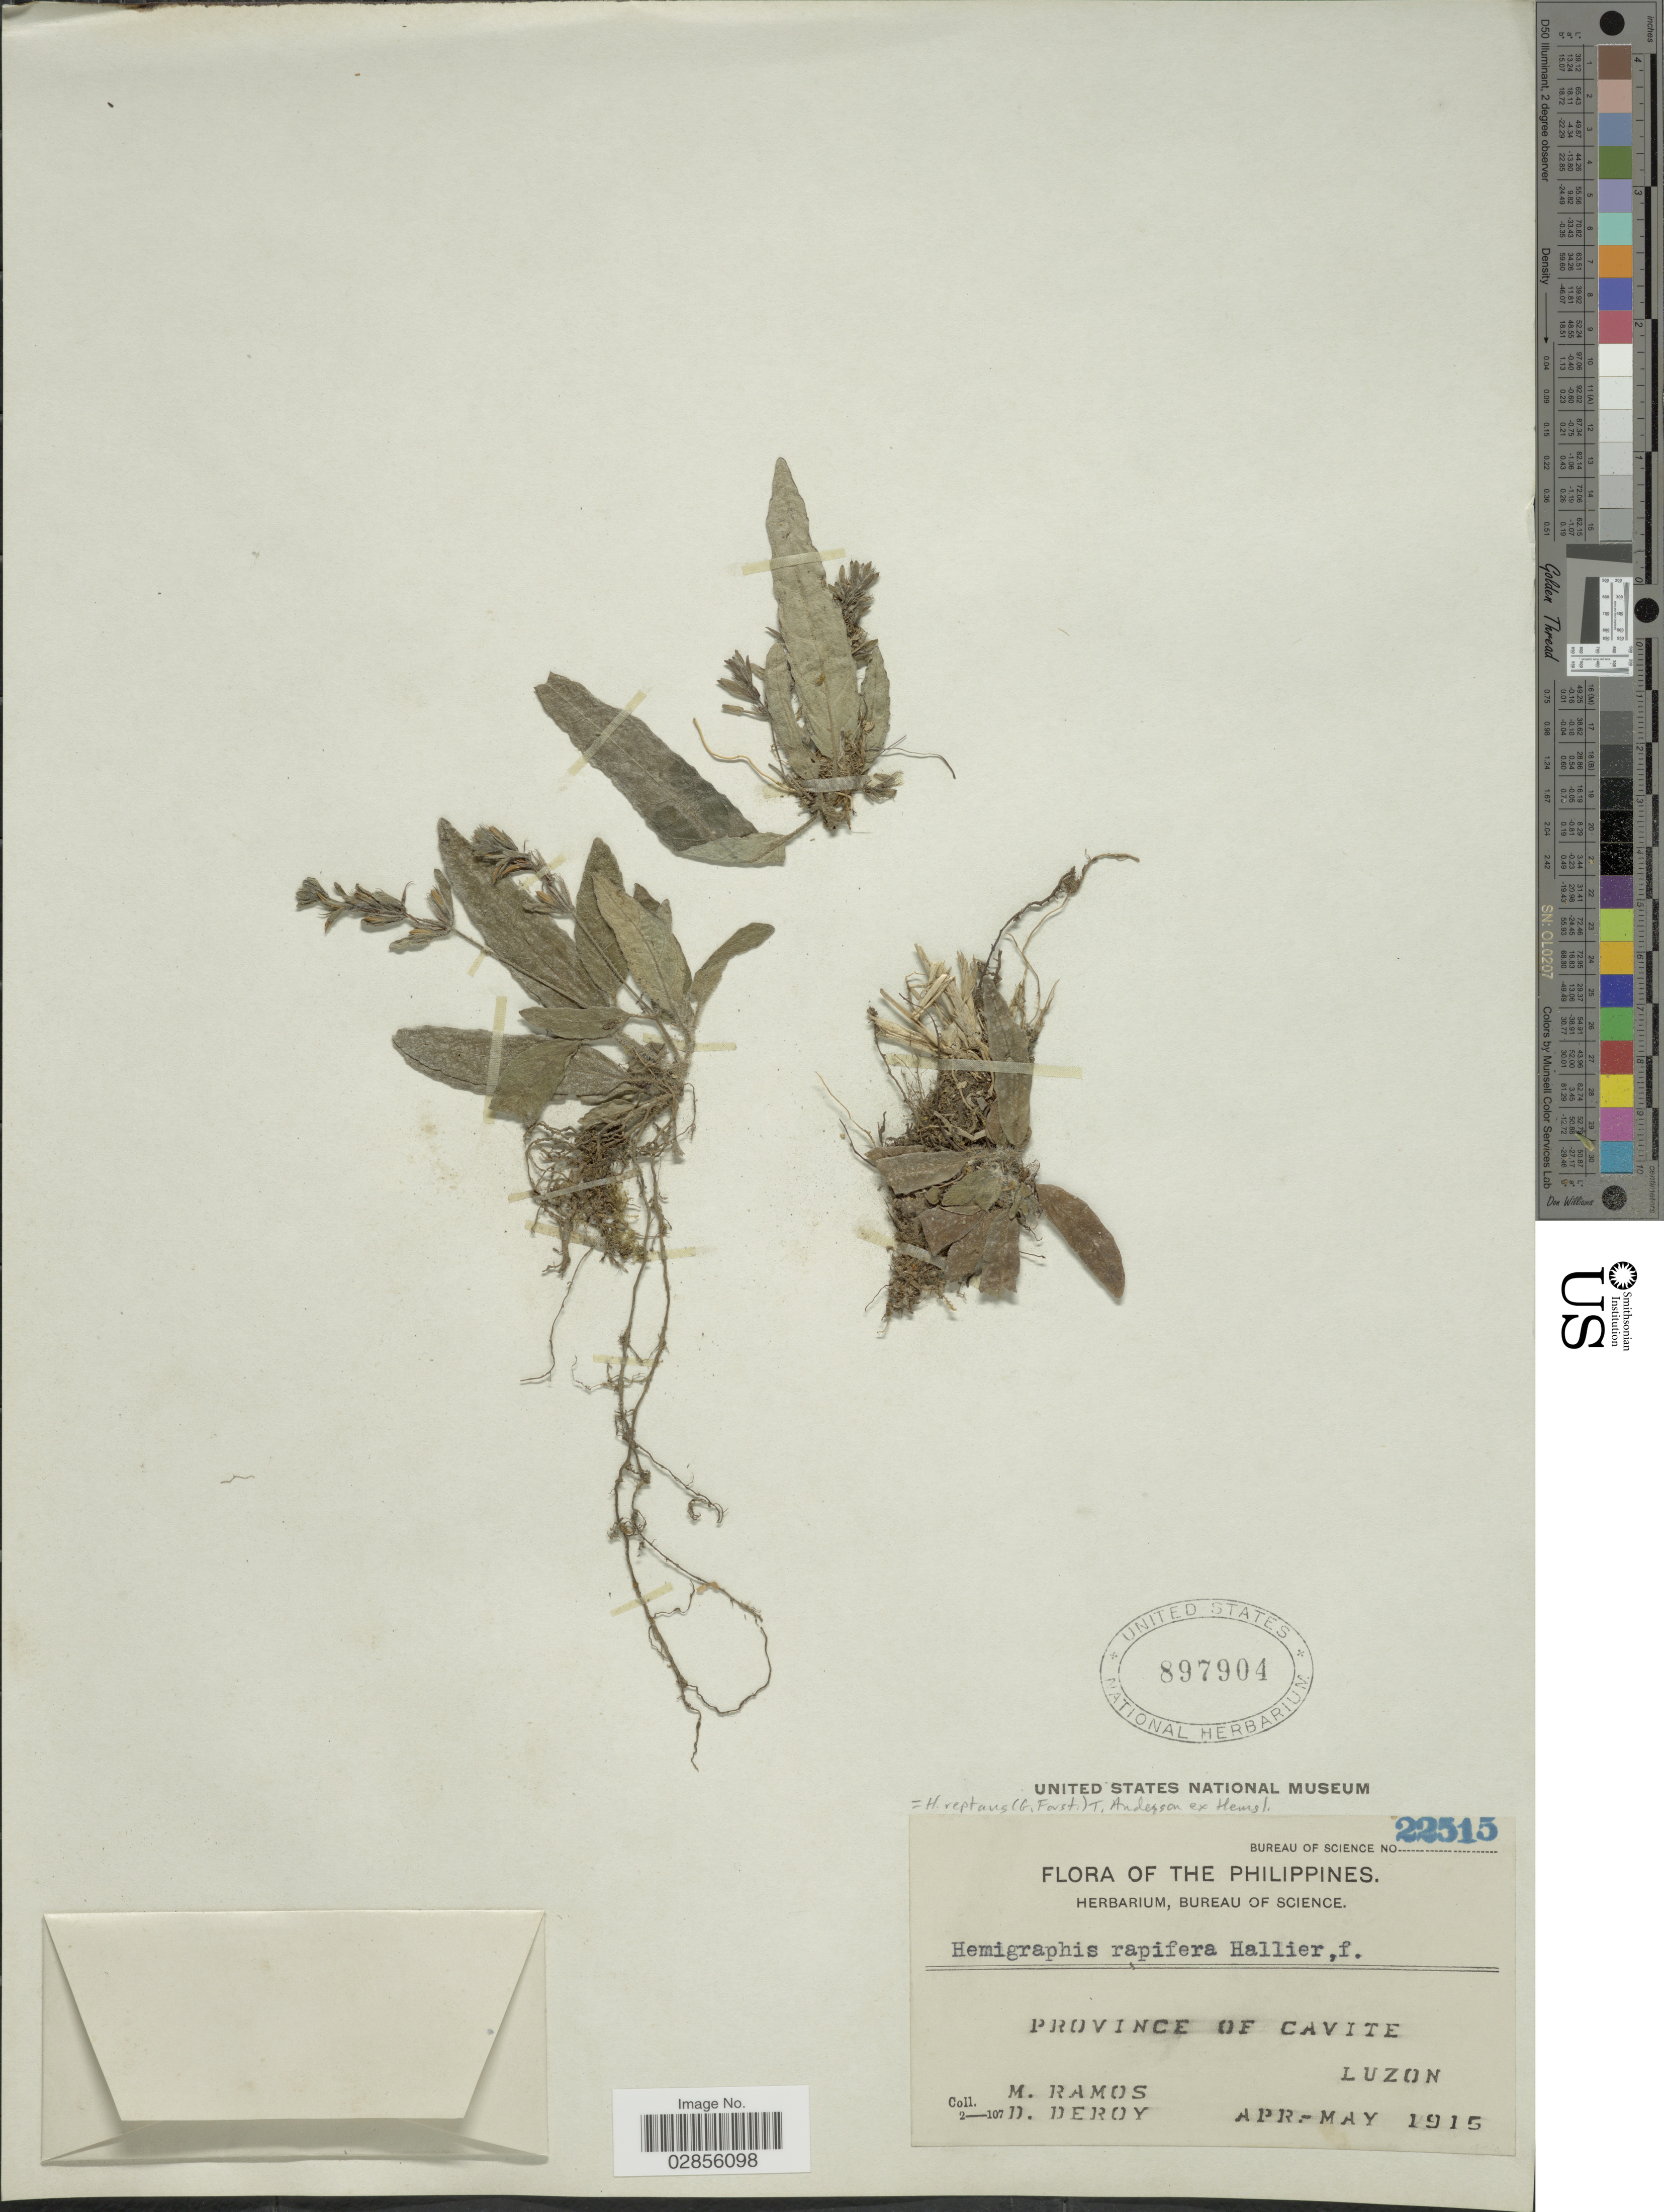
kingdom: Plantae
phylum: Tracheophyta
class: Magnoliopsida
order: Lamiales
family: Acanthaceae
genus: Hemigraphis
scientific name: Hemigraphis reptans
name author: (G. Forst.) T. Anderson ex Hemsl.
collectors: M. Ramos & D. Deroy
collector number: Bureau of Science 22515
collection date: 1915-04/1915-05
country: Philippines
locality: Province of Cavite. Luzon.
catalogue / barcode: US 897904